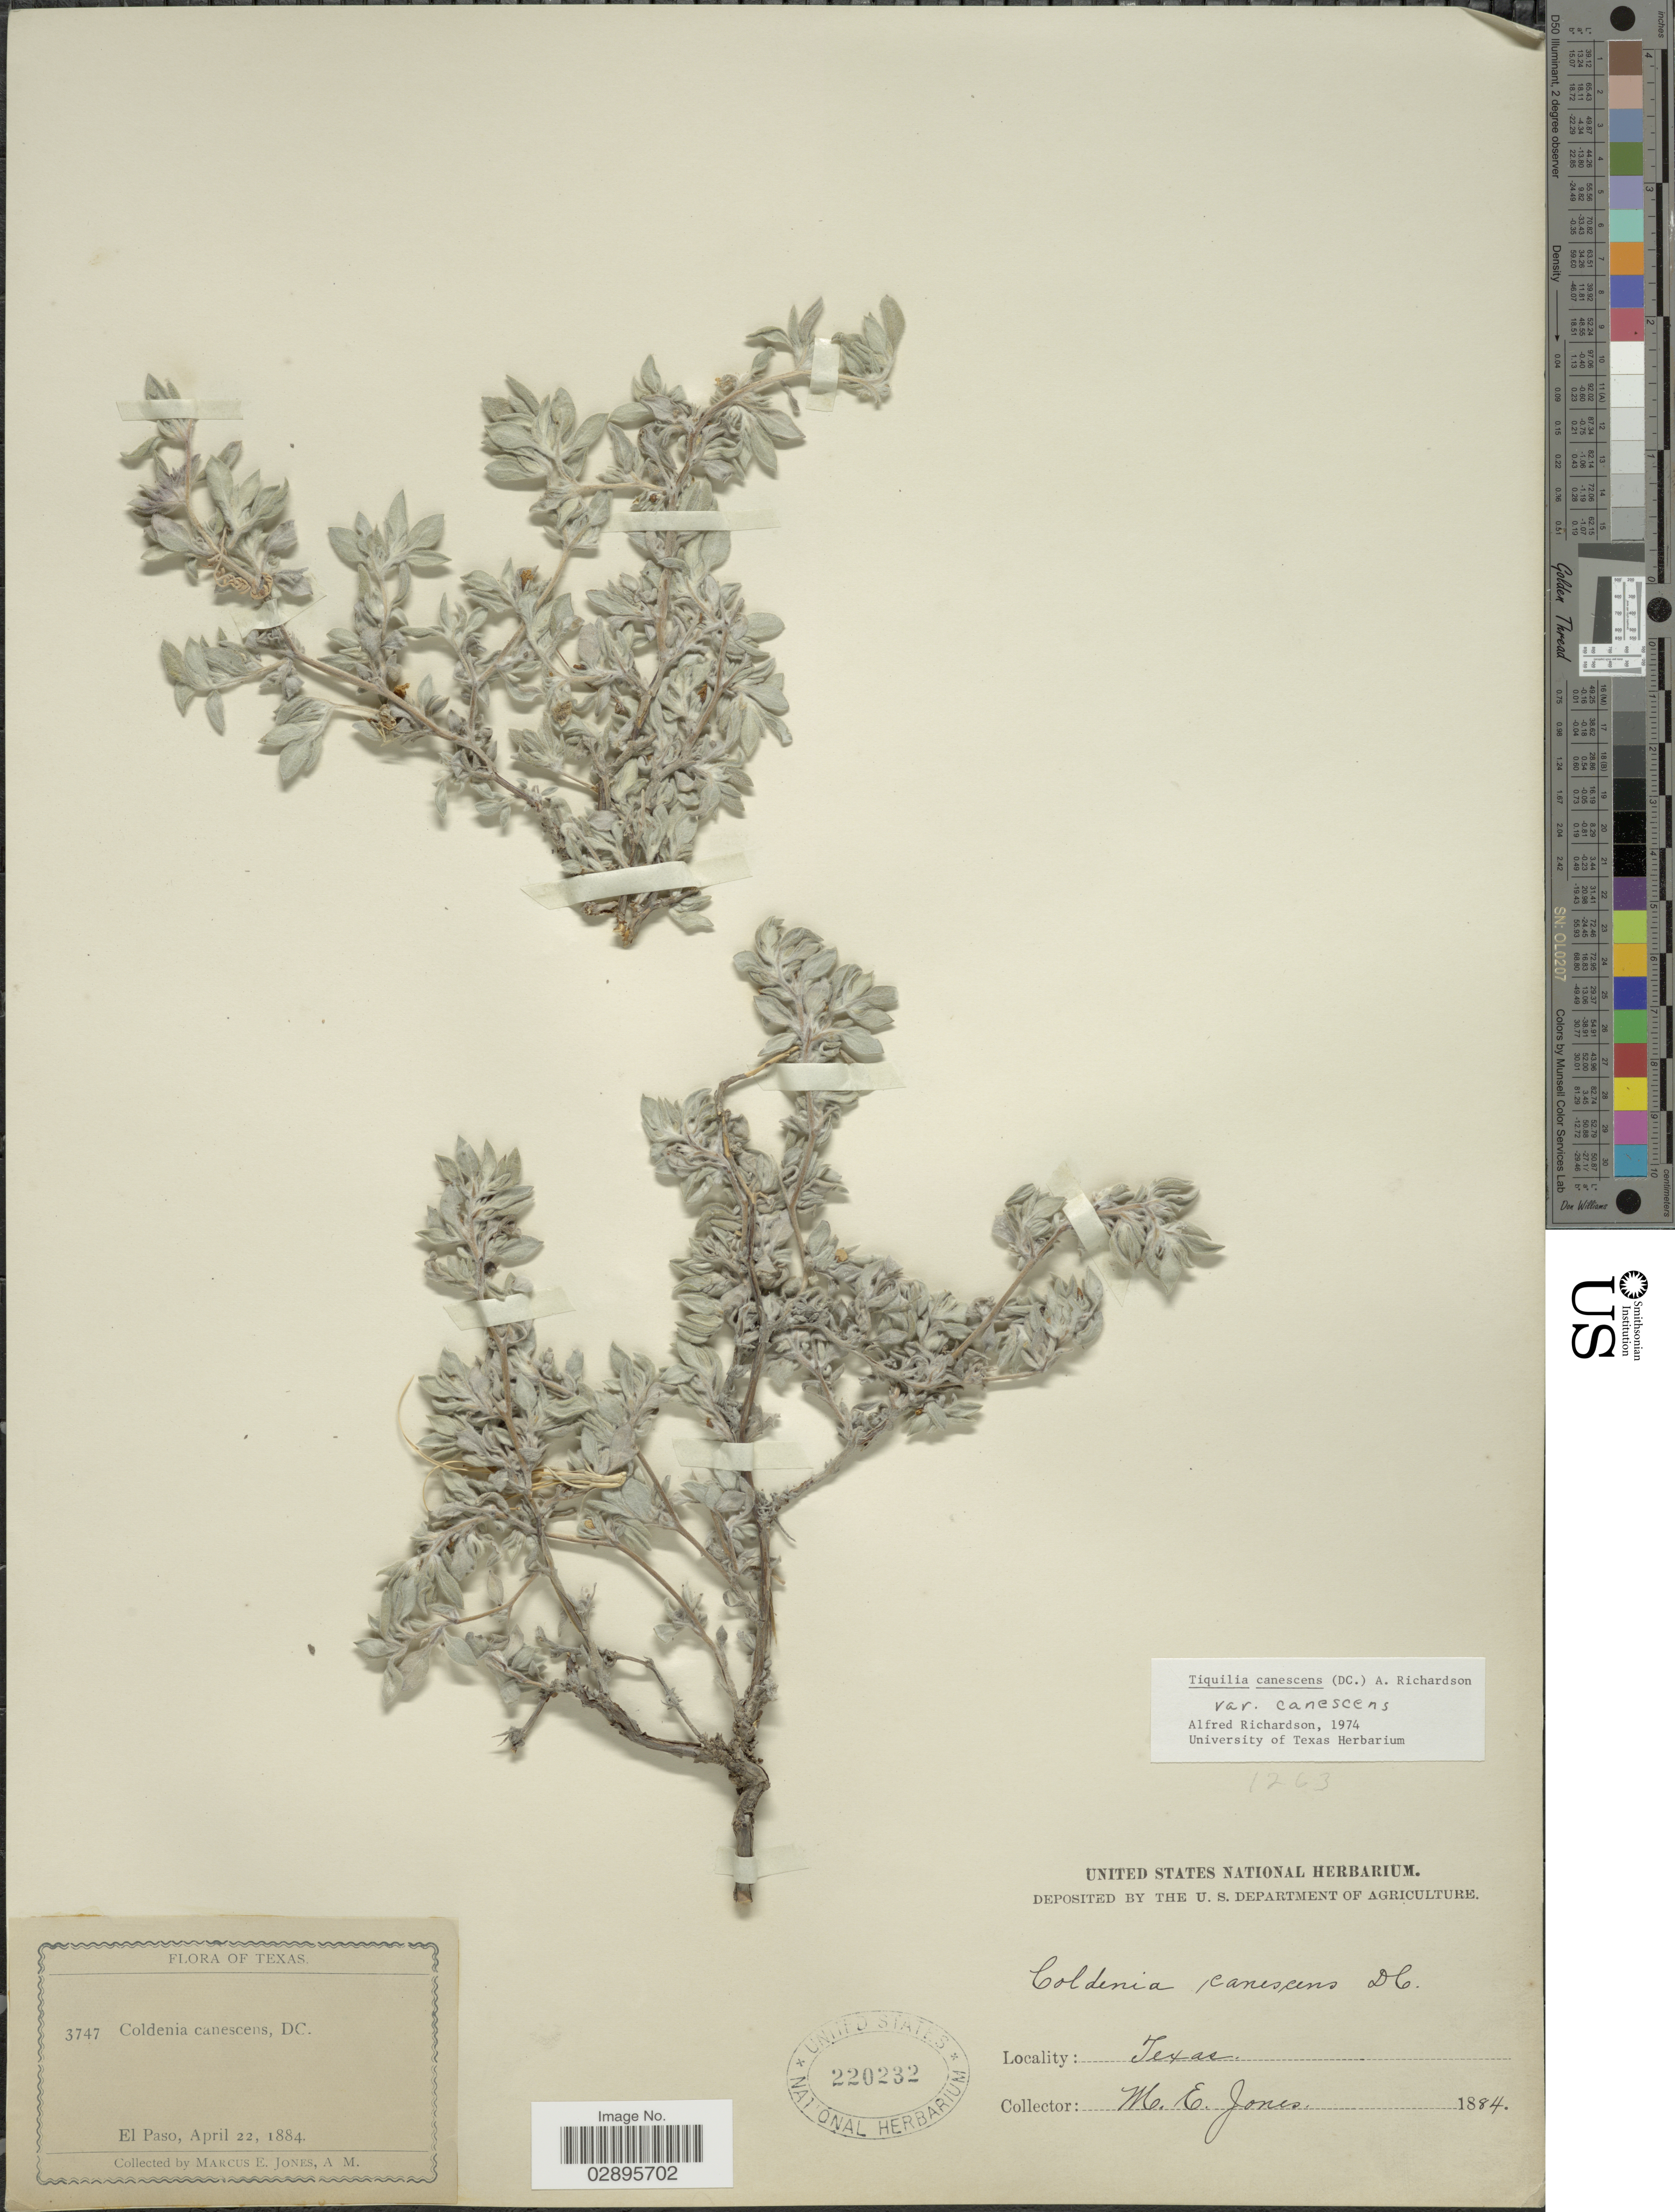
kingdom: Plantae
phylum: Tracheophyta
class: Magnoliopsida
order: Boraginales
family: Ehretiaceae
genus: Tiquilia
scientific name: Tiquilia canescens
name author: (DC.) A.T. Richardson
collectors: M. E. Jones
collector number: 3747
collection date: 1884-04-22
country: United States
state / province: Texas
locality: El Paso.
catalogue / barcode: US 220232